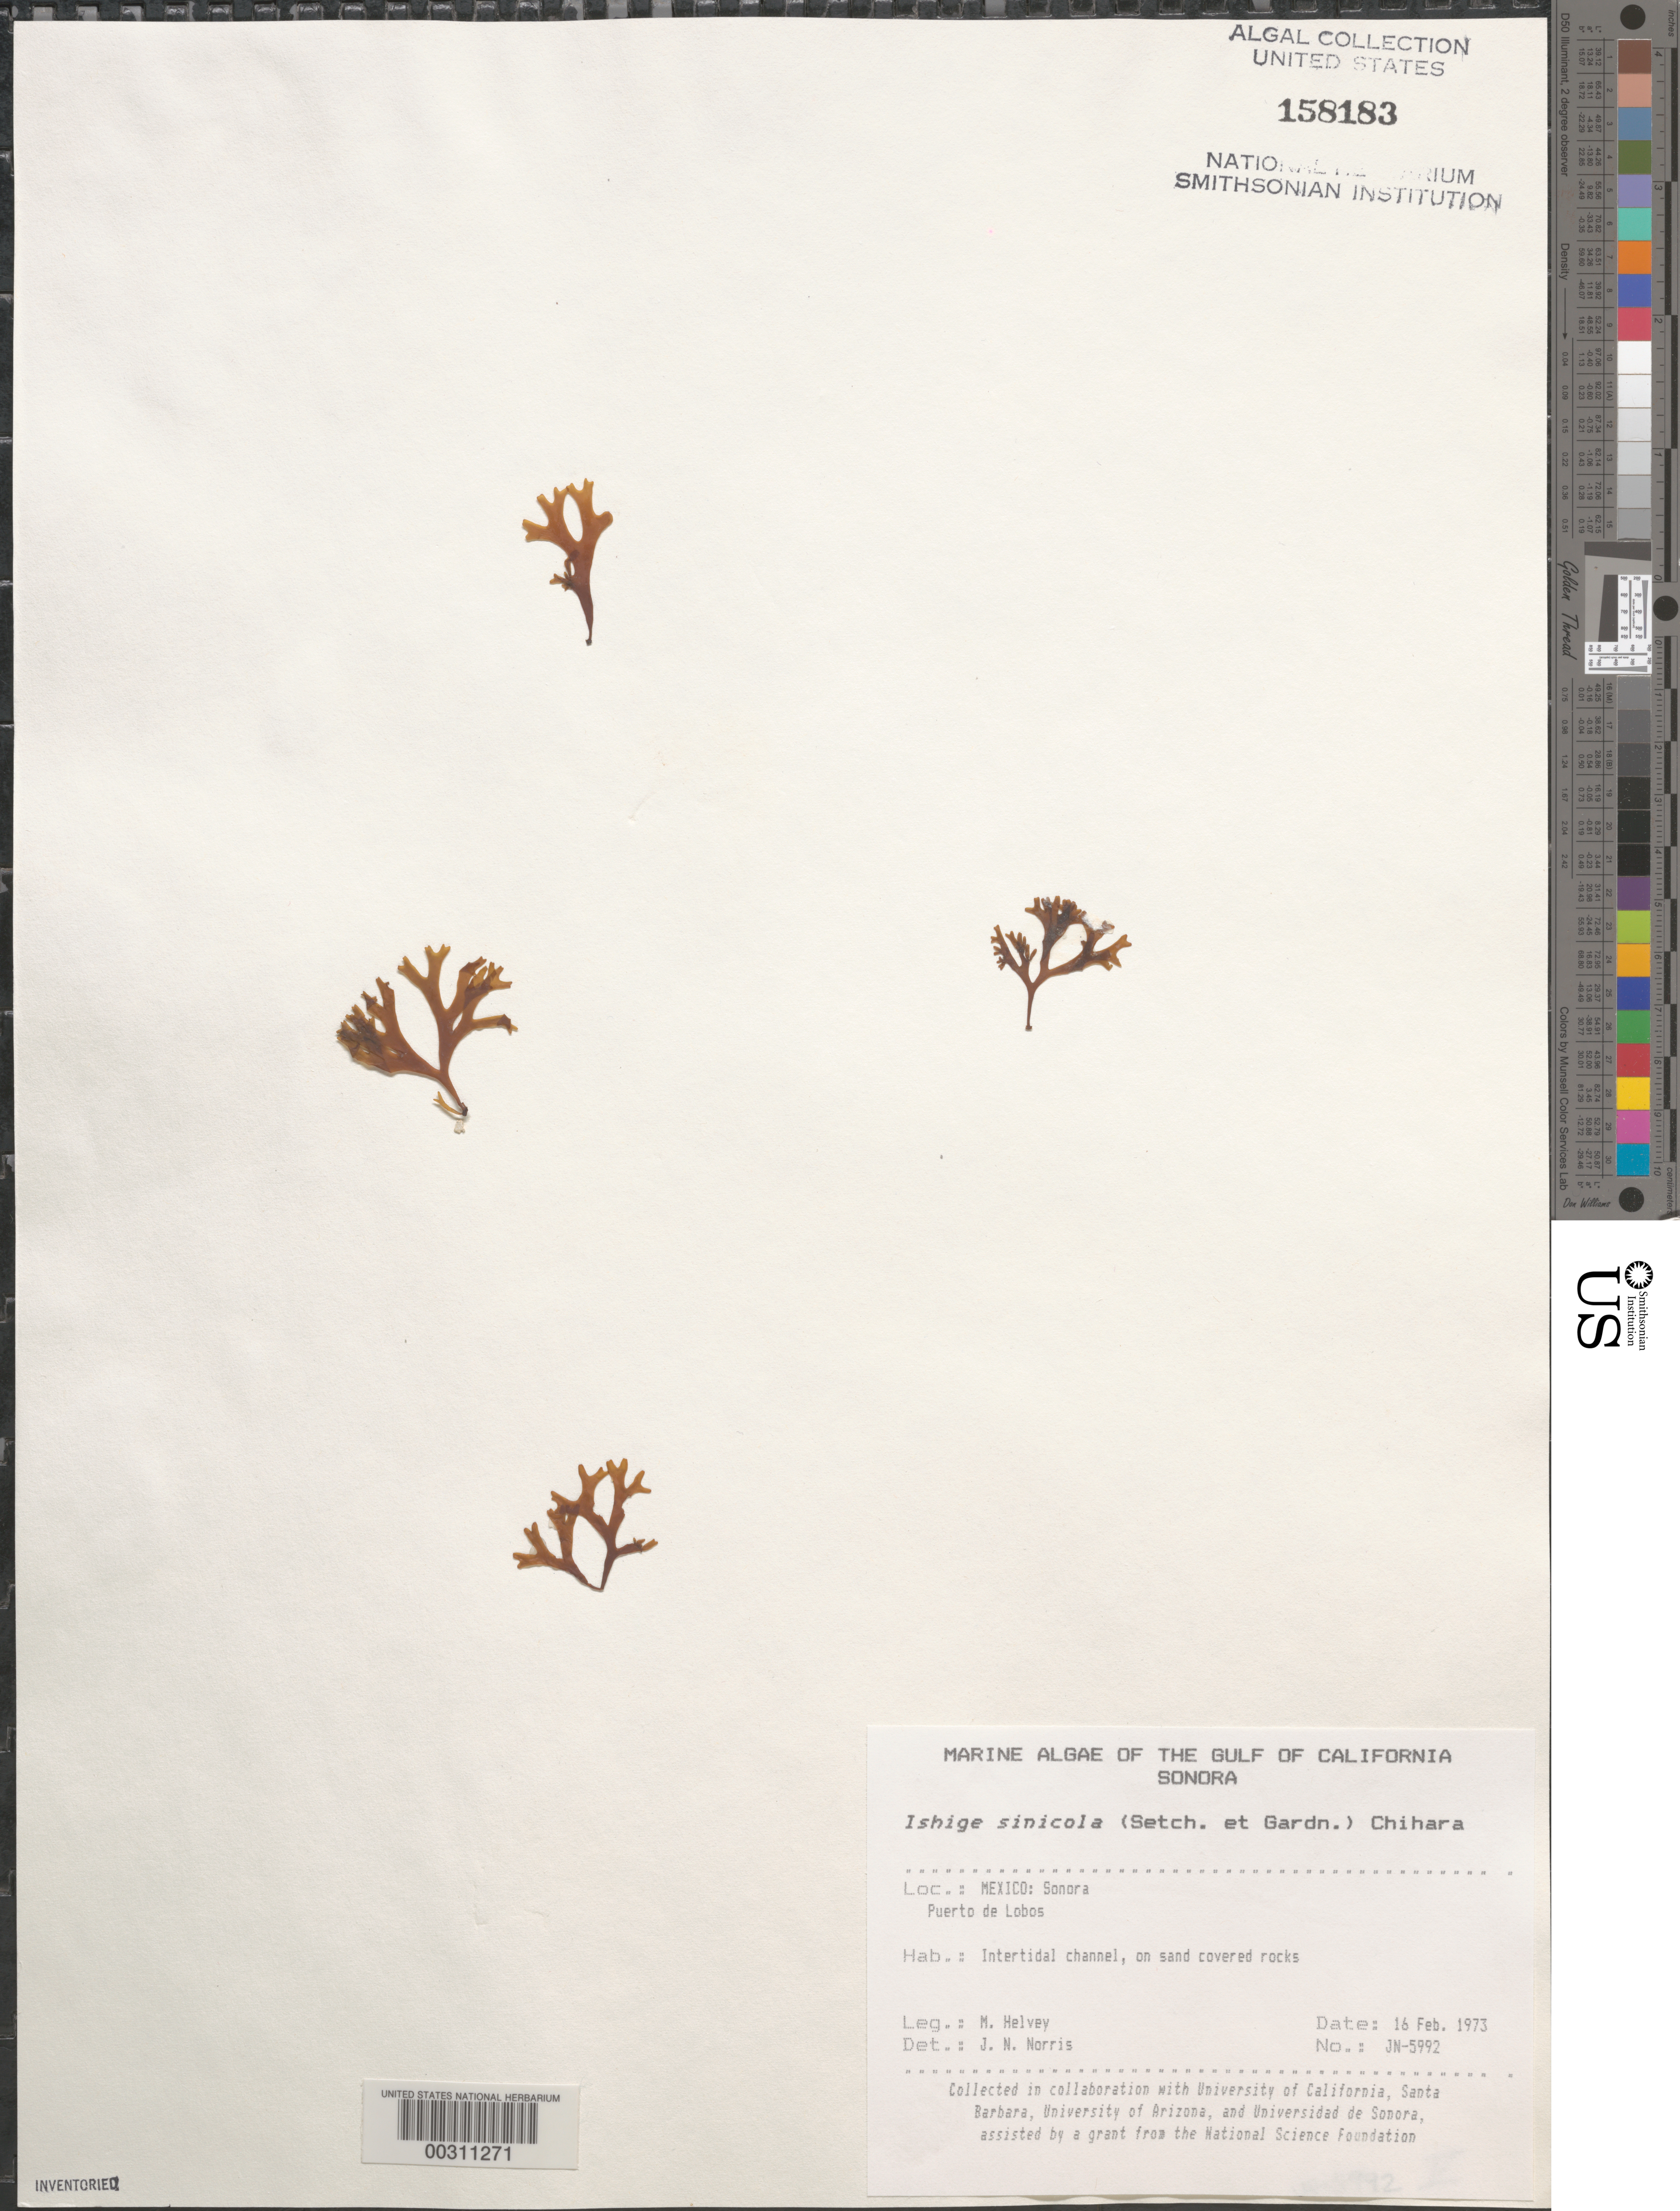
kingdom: Chromista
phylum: Ochrophyta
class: Phaeophyceae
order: Ishigeales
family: Ishigeaceae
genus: Ishige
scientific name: Ishige sinicola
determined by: Norris, James N.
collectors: M. Helvey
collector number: Jn-5992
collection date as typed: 16 Feb 1973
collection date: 1973-02-16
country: Mexico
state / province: Sonora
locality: Puerto de lobos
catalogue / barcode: US 158183